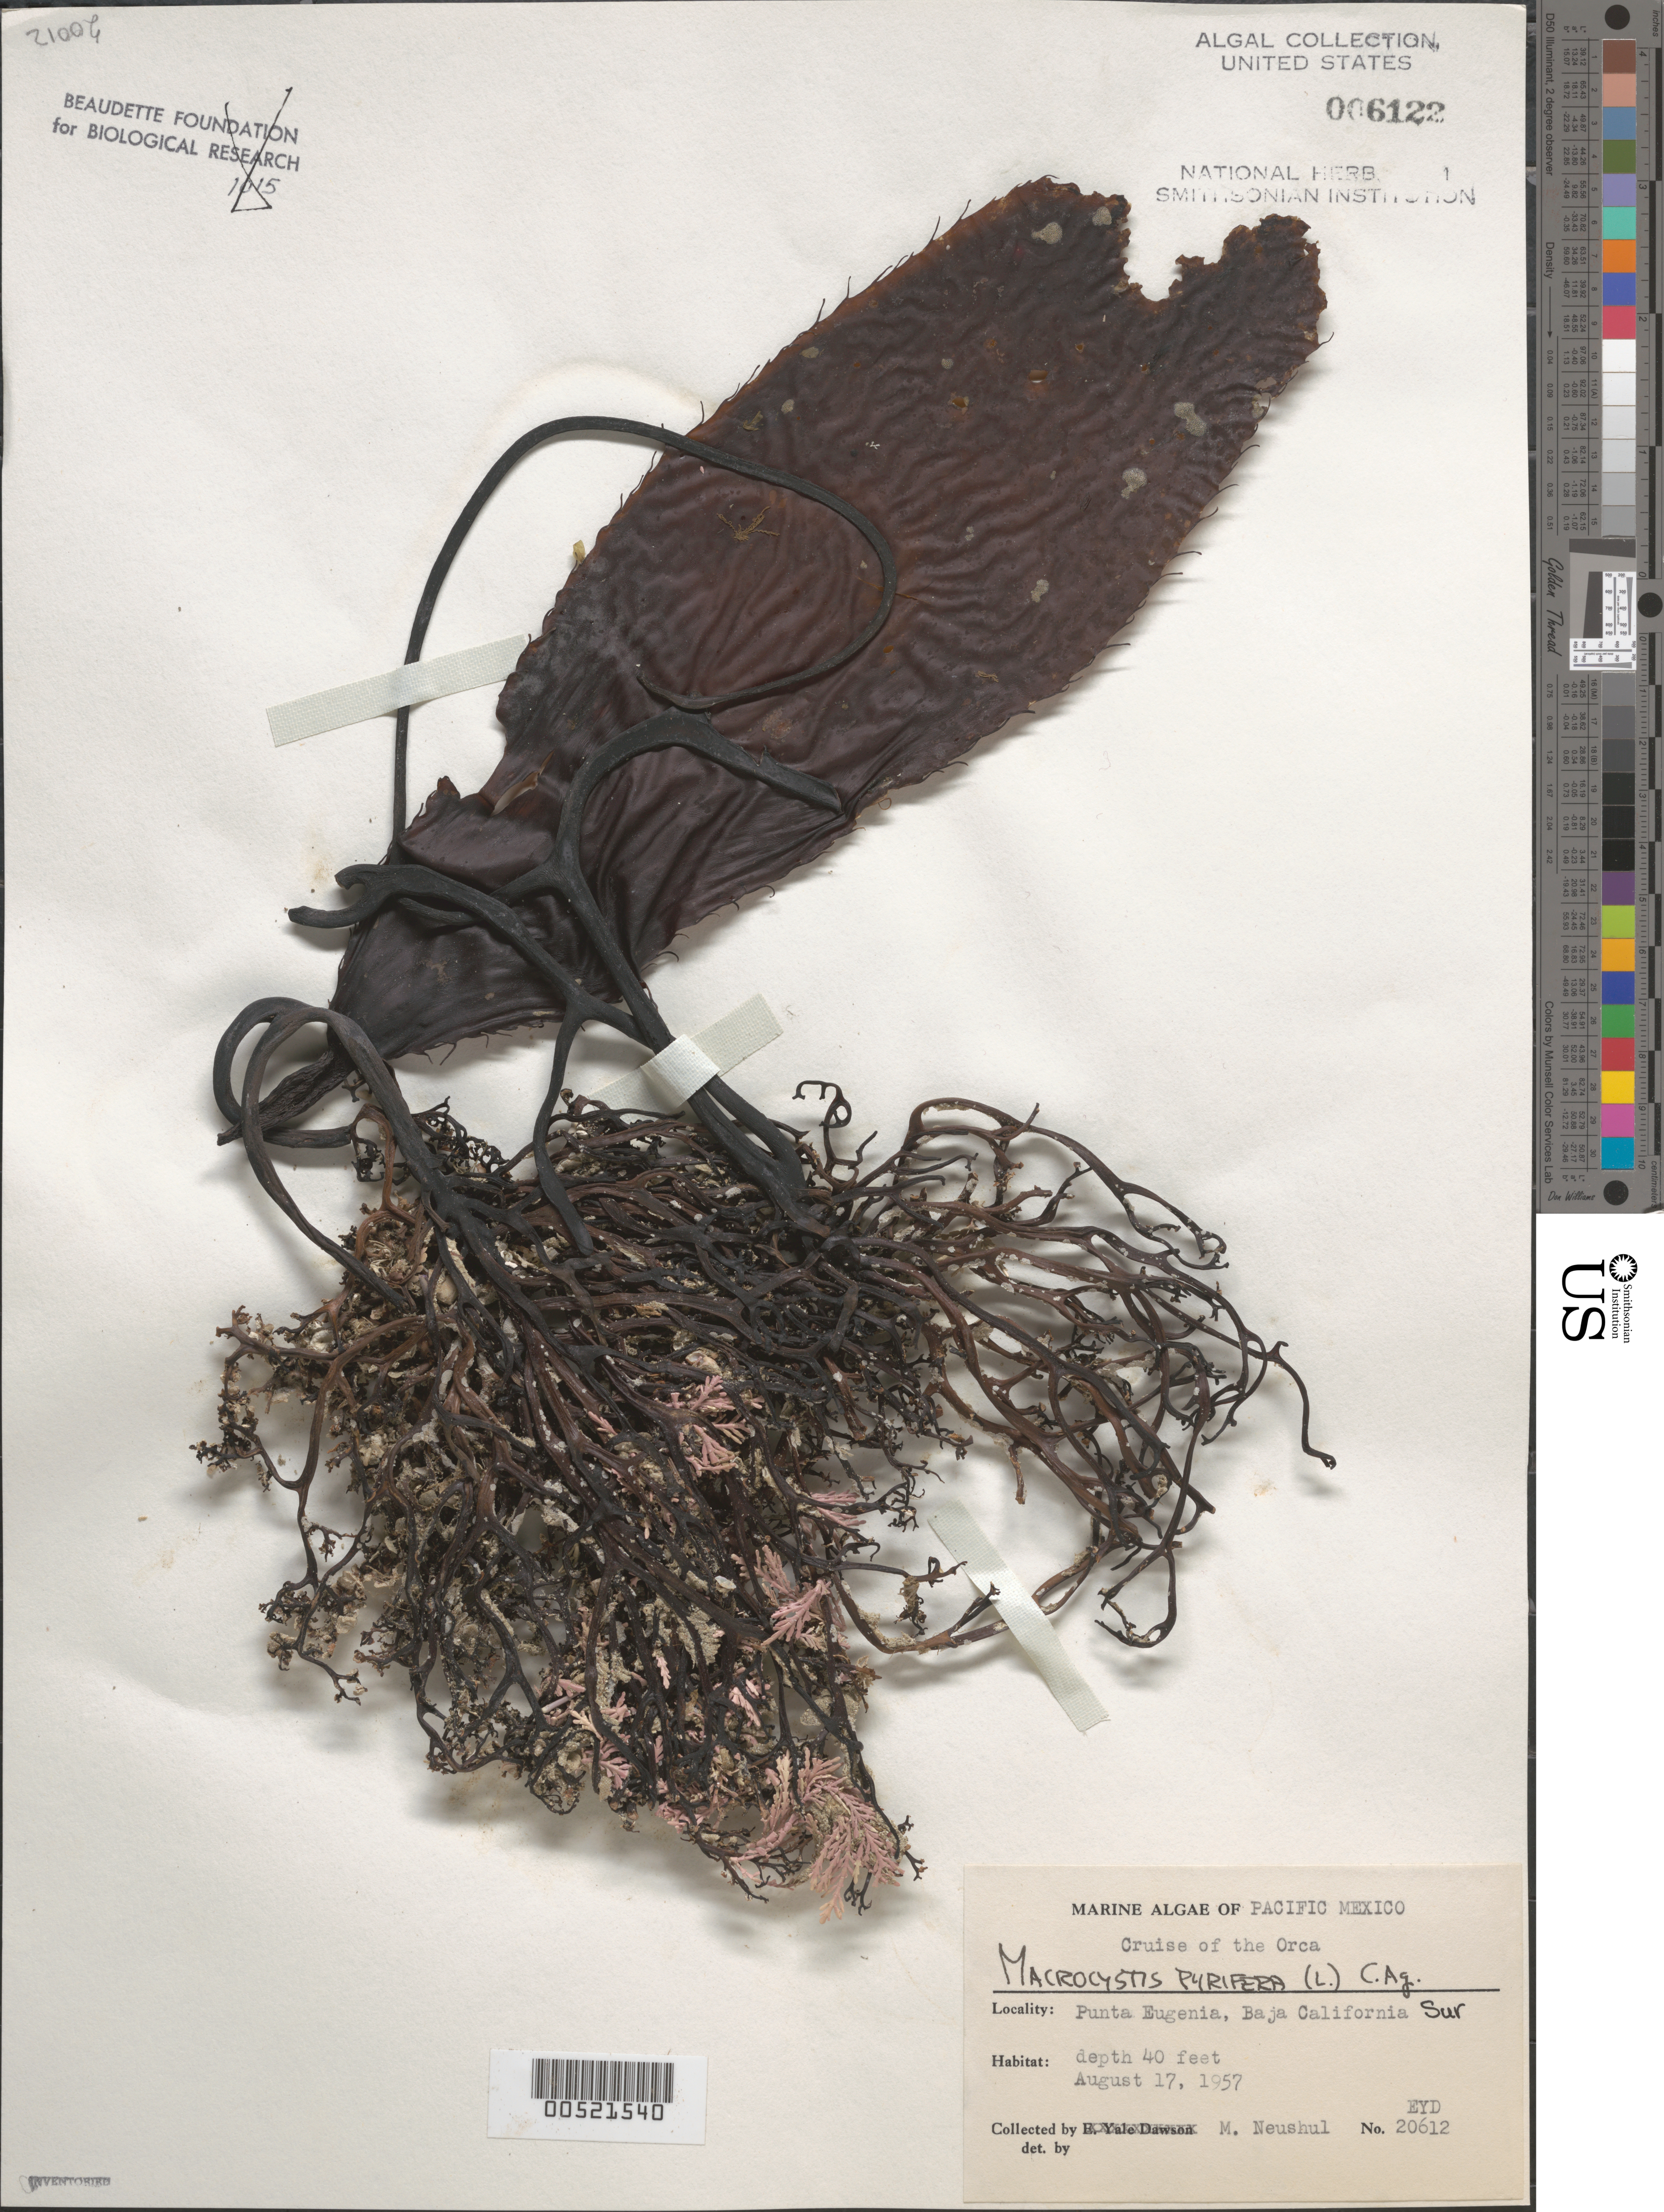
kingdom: Chromista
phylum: Ochrophyta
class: Phaeophyceae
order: Laminariales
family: Laminariaceae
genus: Macrocystis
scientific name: Macrocystis pyrifera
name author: (L.) C. Agardh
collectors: M. Neushul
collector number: EYD 20612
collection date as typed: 17 Aug 1959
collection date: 1959-08-17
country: Mexico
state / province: Baja California Sur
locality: Punta Eugenia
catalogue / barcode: US 6122